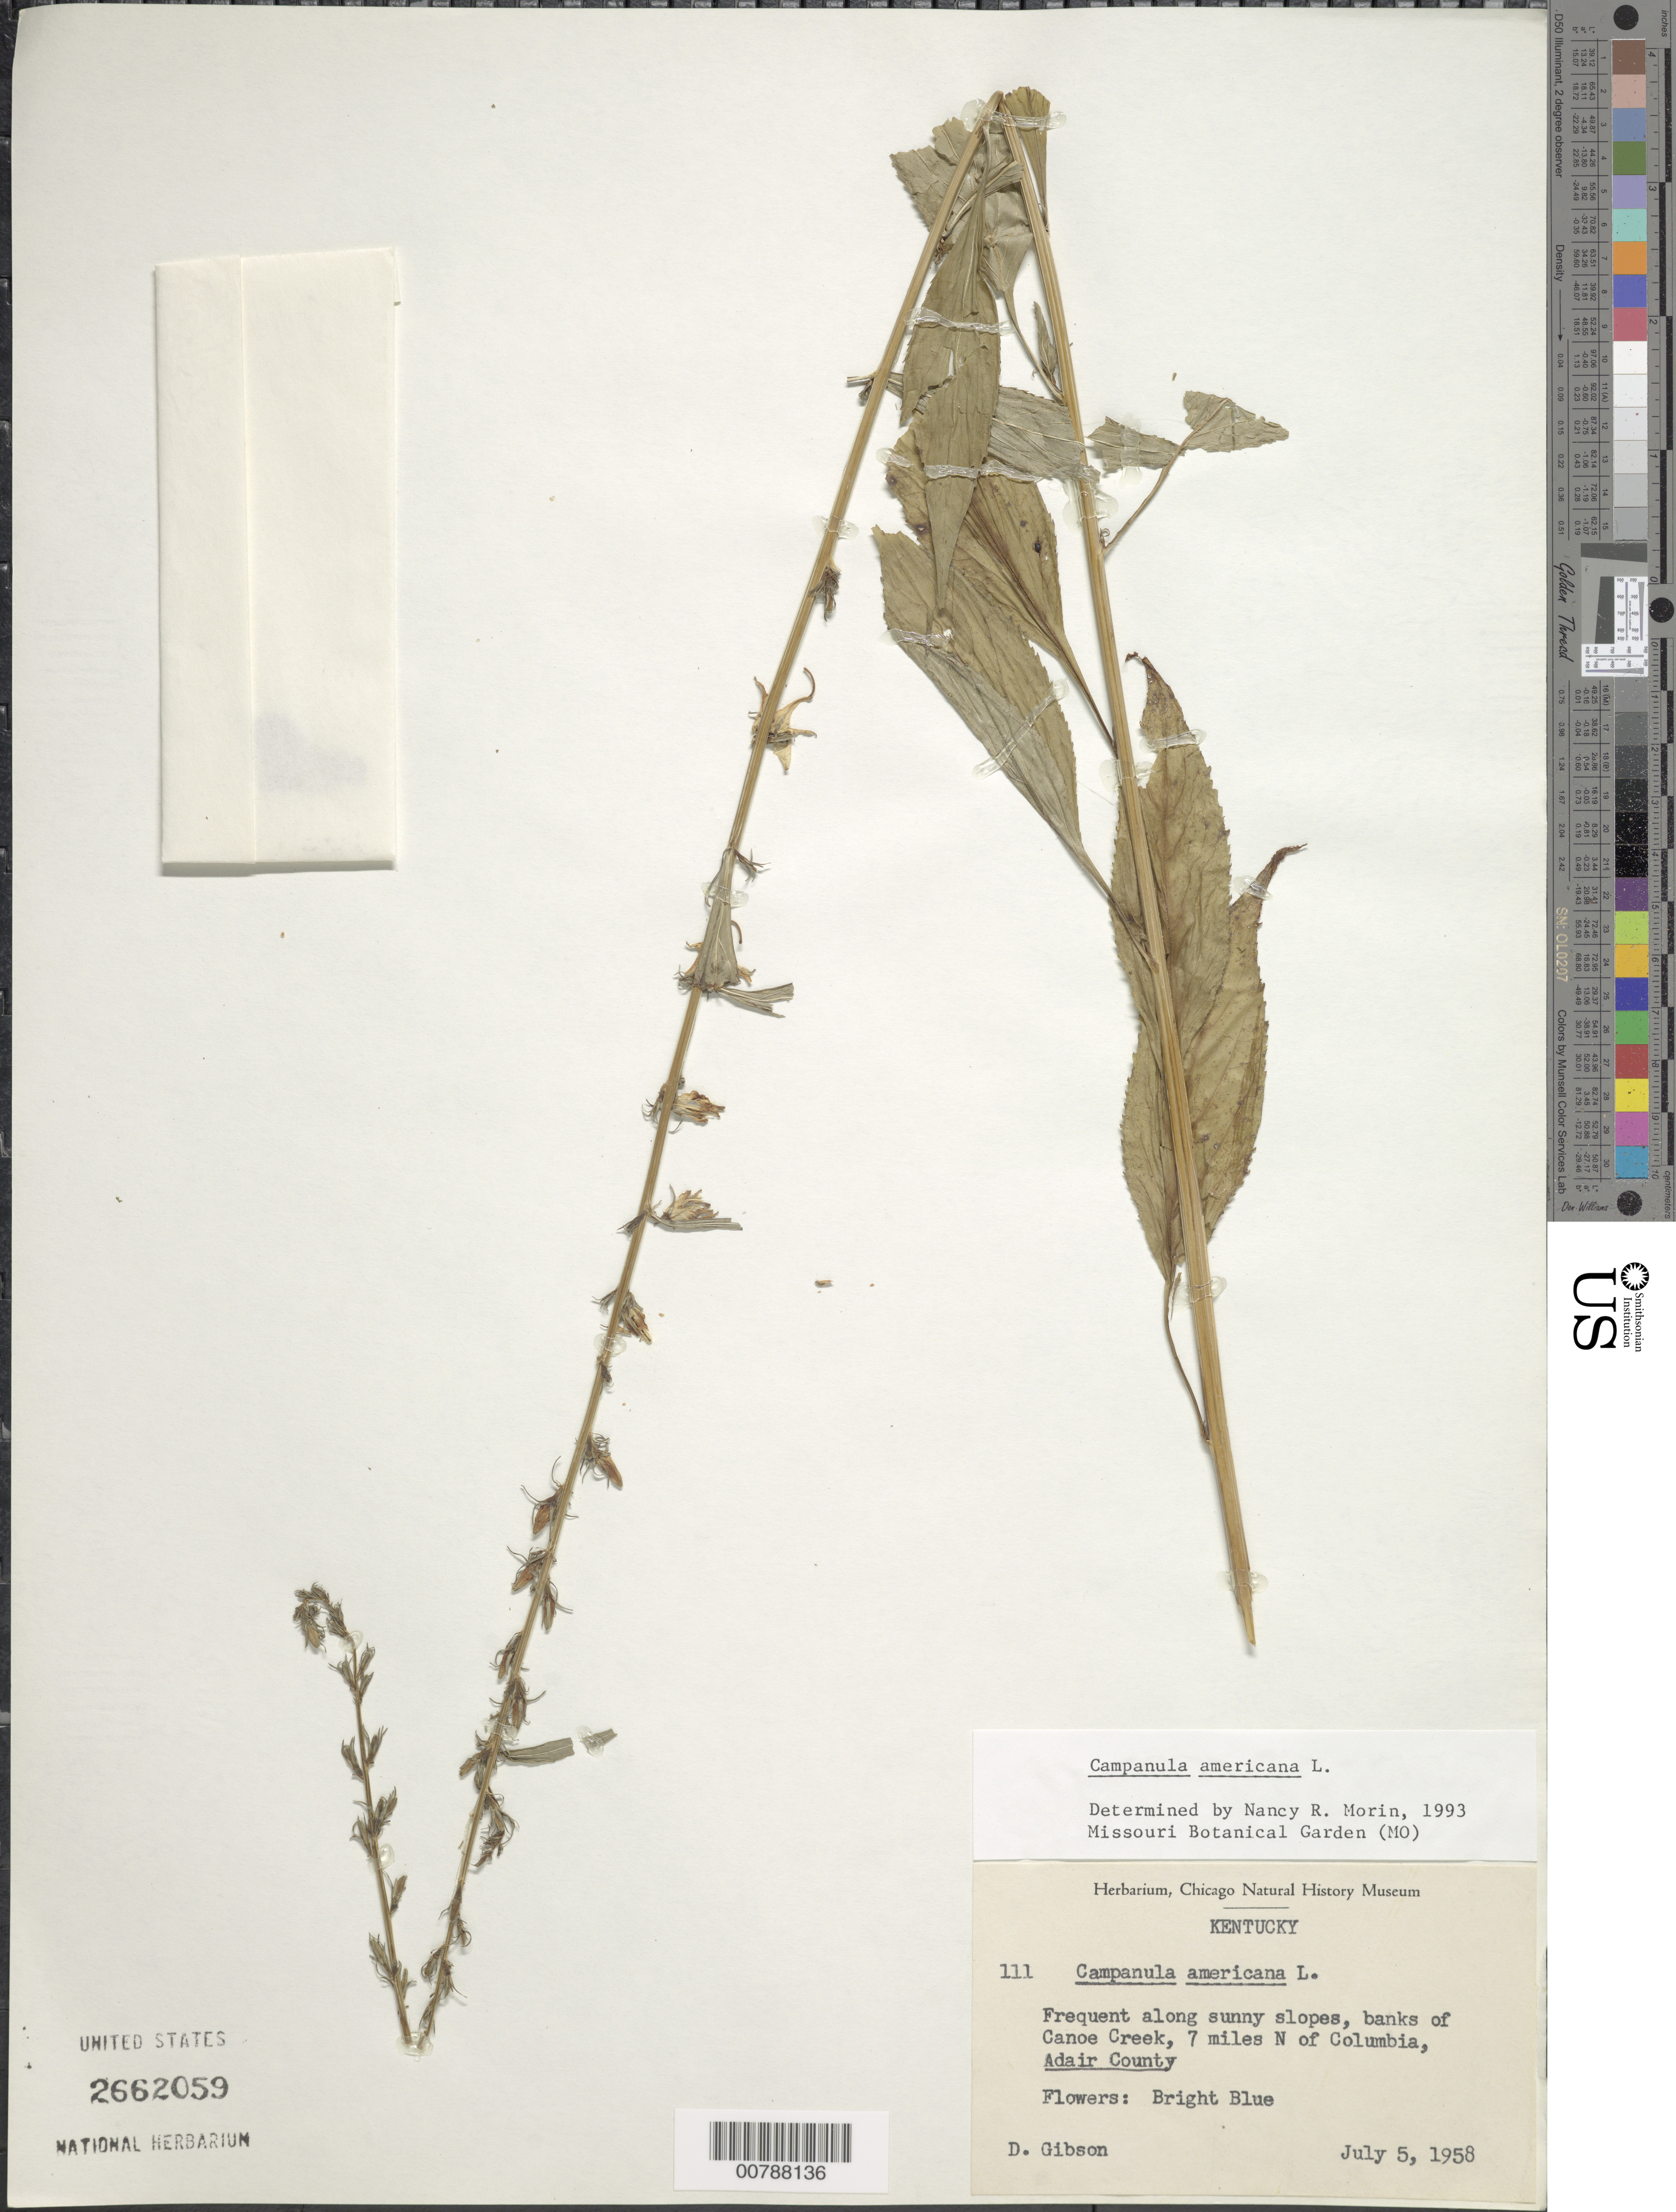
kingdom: Plantae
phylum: Tracheophyta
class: Magnoliopsida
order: Asterales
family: Campanulaceae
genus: Campanula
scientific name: Campanula americana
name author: L.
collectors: D. N. Gibson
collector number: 111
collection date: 1958-07-05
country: United States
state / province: Kentucky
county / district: Adair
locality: Canoe Creek, 7 miles N of Columbia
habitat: Frequent along sunny slopes, banks of creek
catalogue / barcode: US 2662059